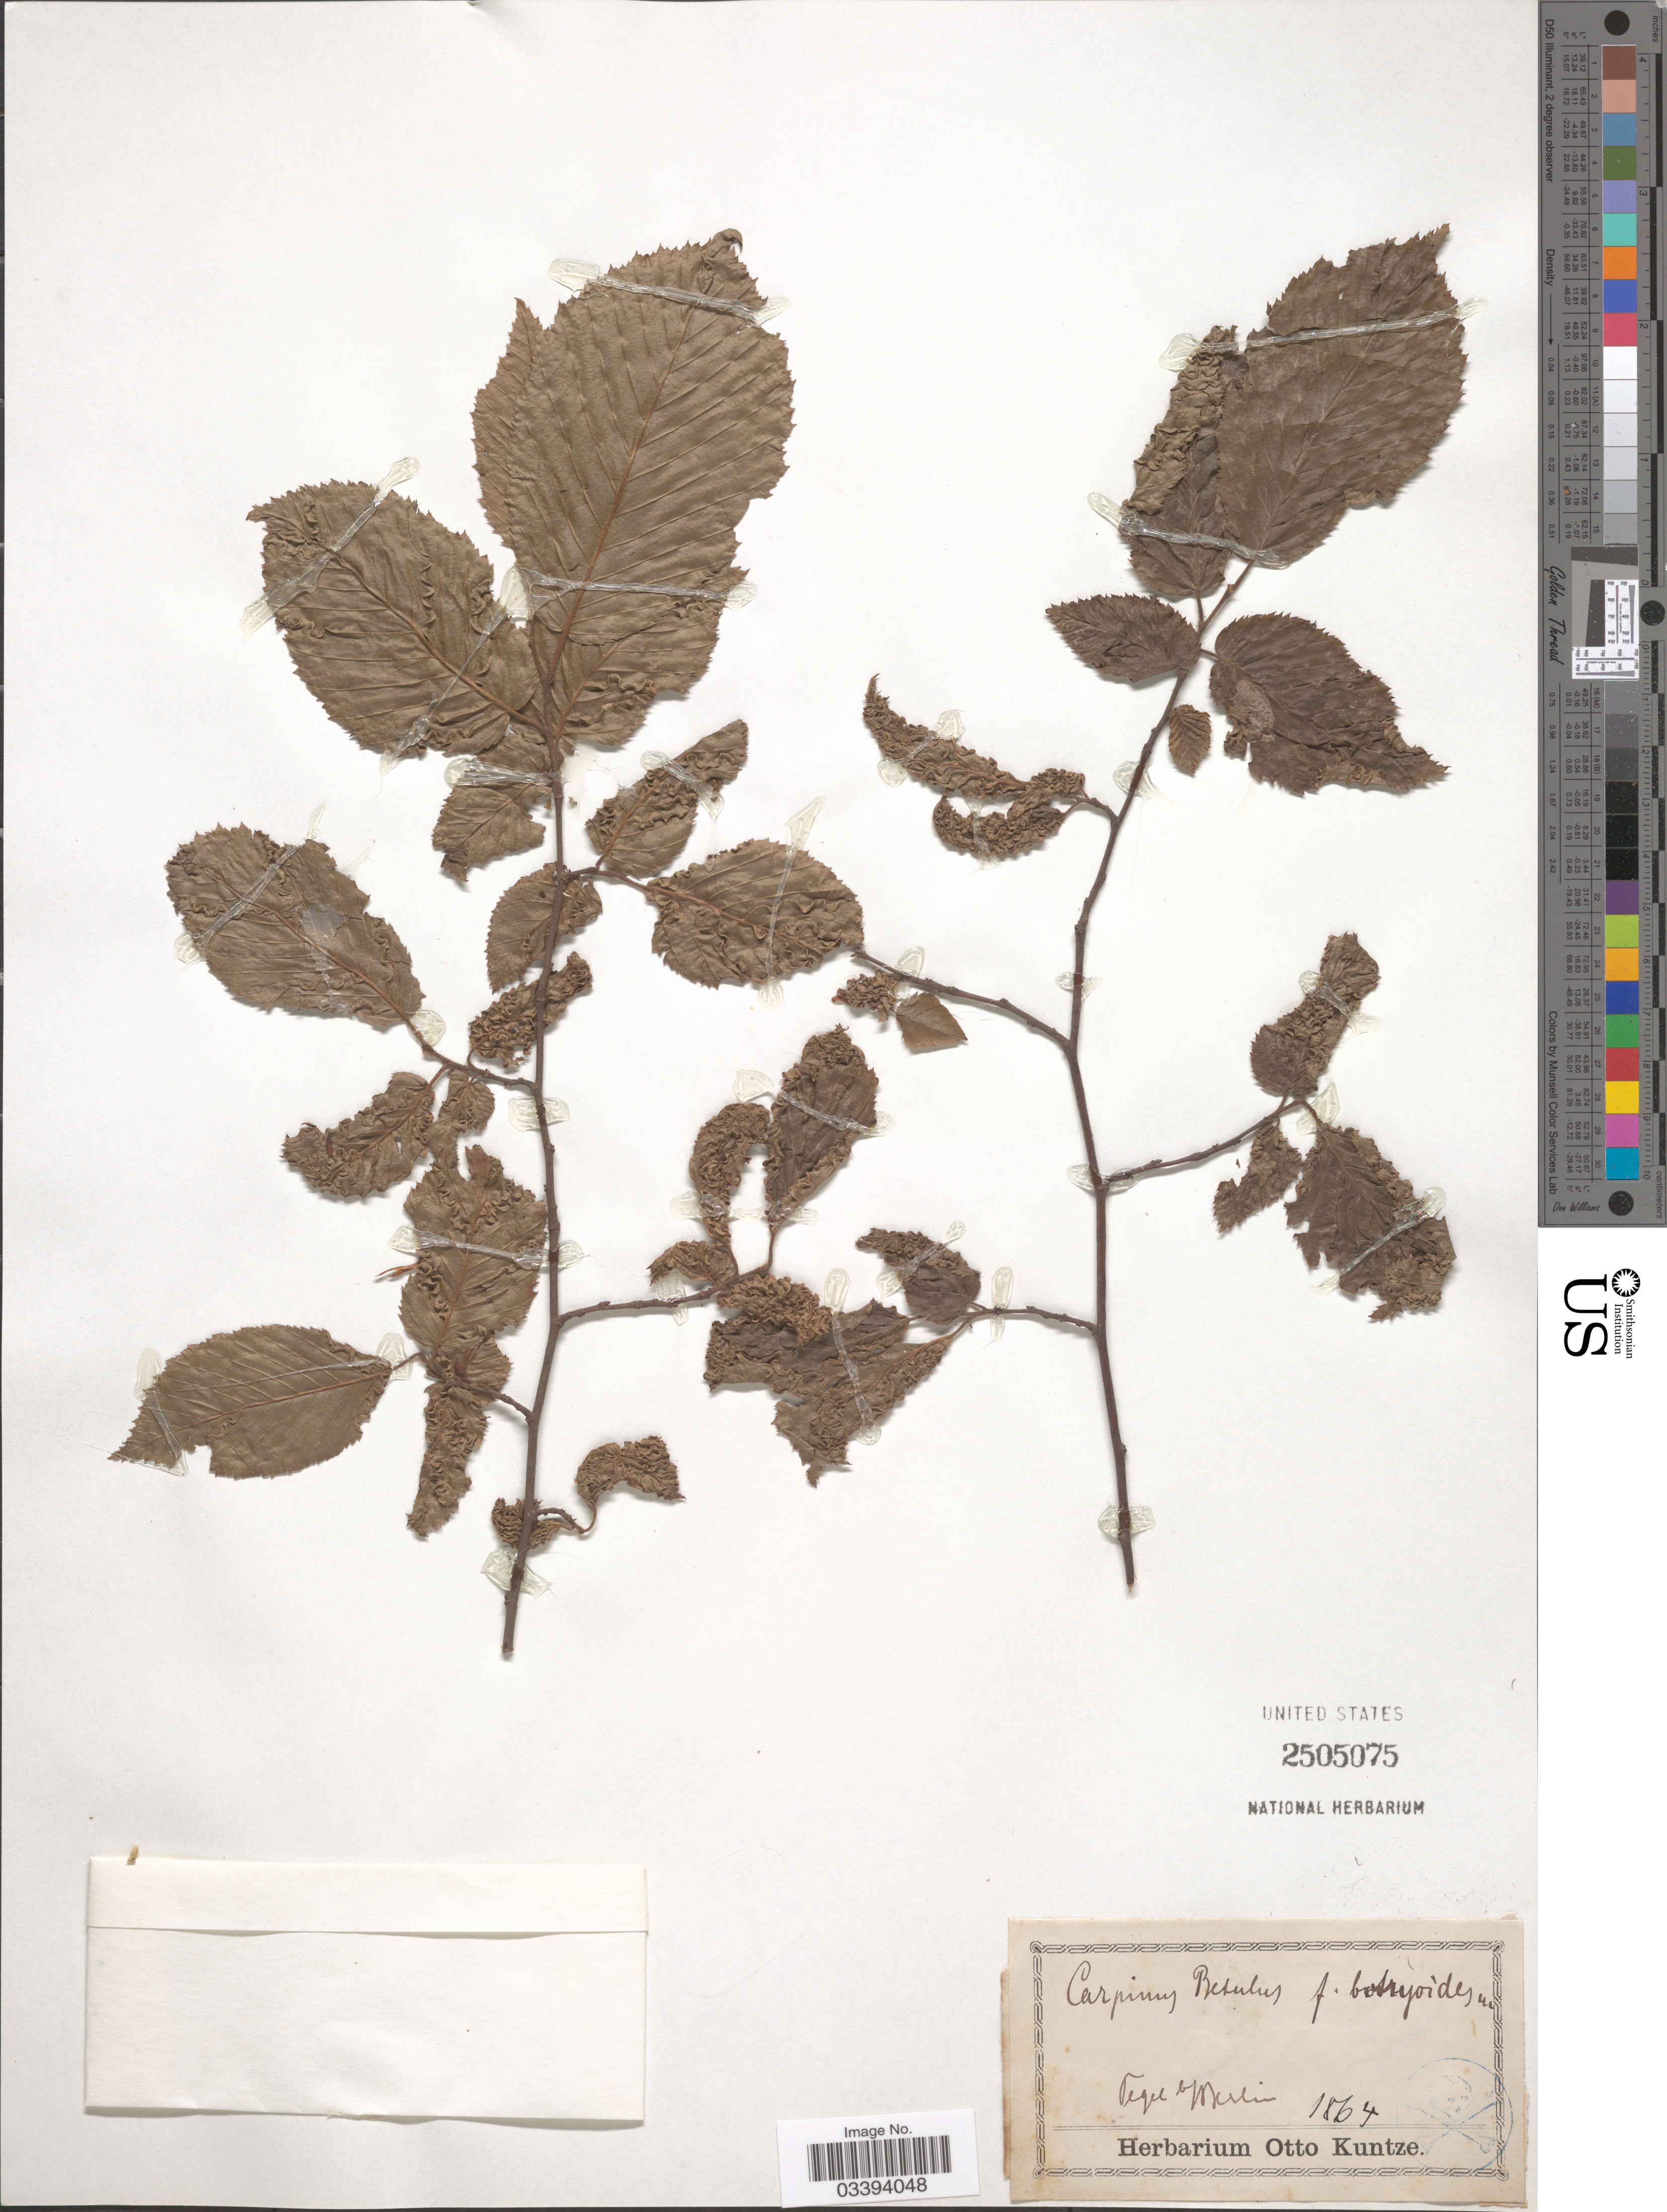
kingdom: Plantae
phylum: Tracheophyta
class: Magnoliopsida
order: Fagales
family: Betulaceae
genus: Carpinus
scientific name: Carpinus betulus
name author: L.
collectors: ex herb. Otto Kuntze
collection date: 1864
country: Germany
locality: [illegible] Berlin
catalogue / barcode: US 2505075